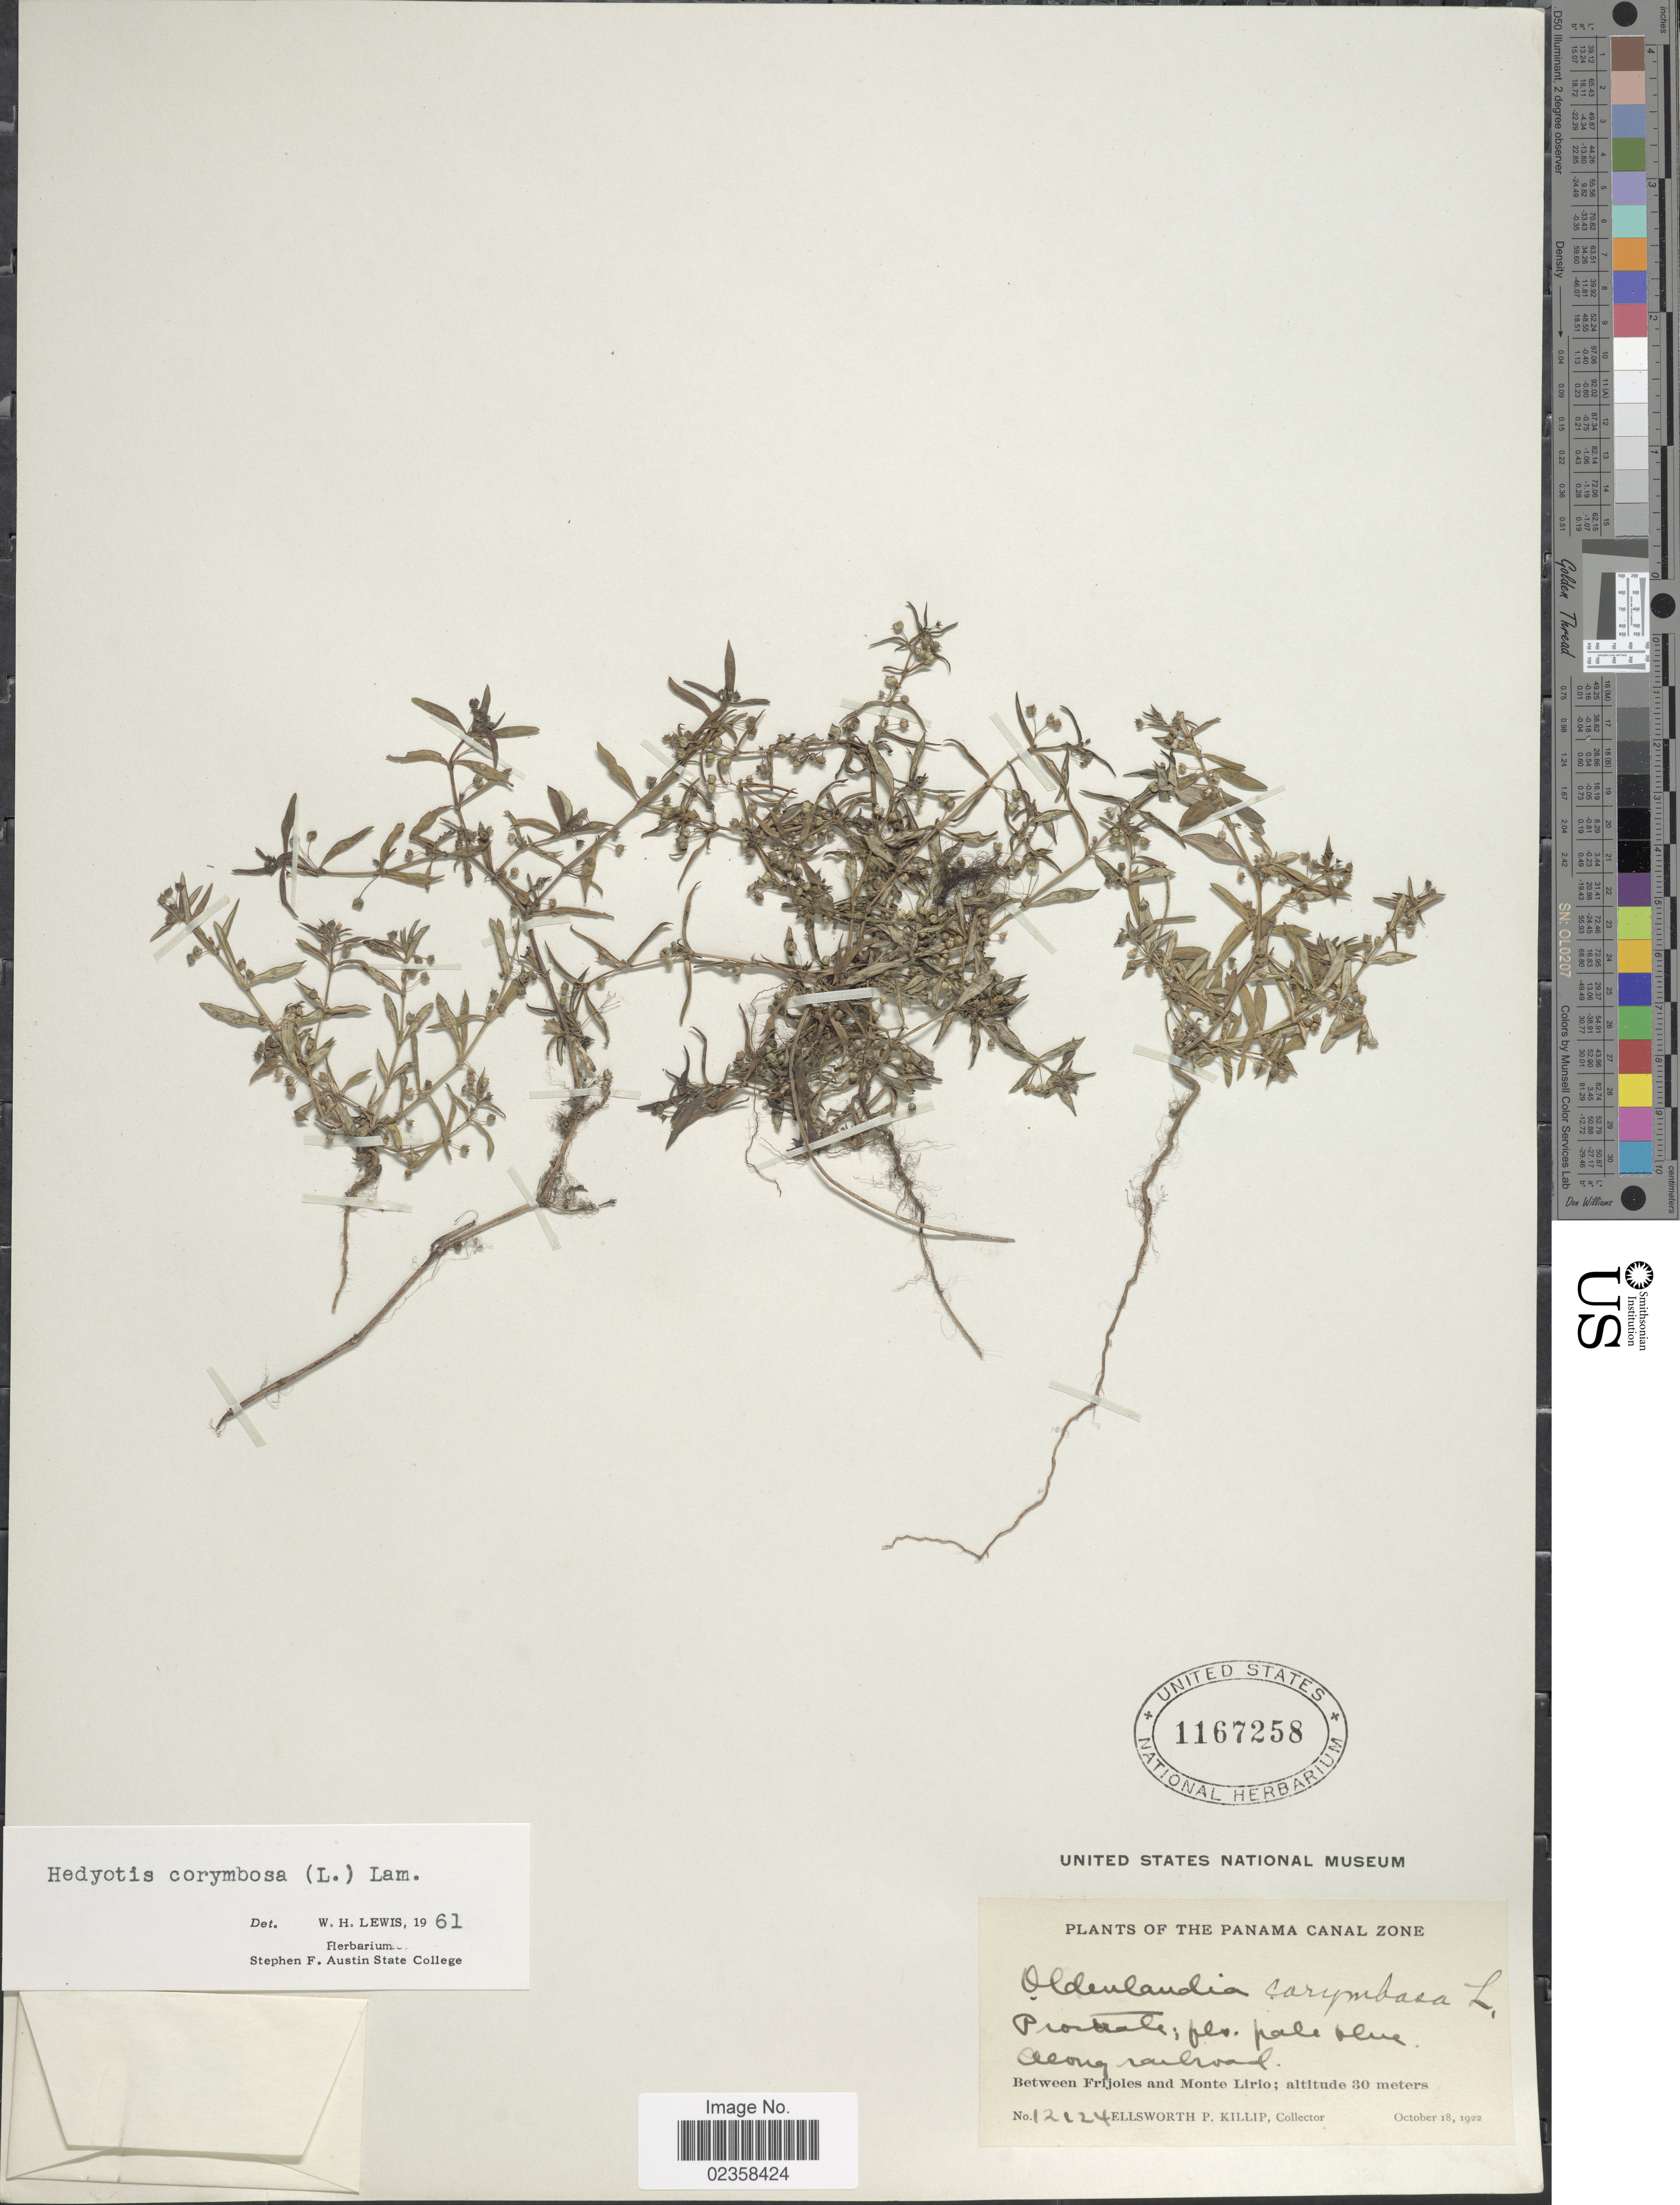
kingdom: Plantae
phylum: Tracheophyta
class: Magnoliopsida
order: Gentianales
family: Rubiaceae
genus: Oldenlandia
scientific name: Oldenlandia corymbosa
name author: L.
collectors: E. P. Killip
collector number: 12124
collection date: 1922-10-18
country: Panama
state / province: Colón / Panamá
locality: Canal Zone, along railroad, Between Frijoles and Monte Lirio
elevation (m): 30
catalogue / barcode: US 1167258